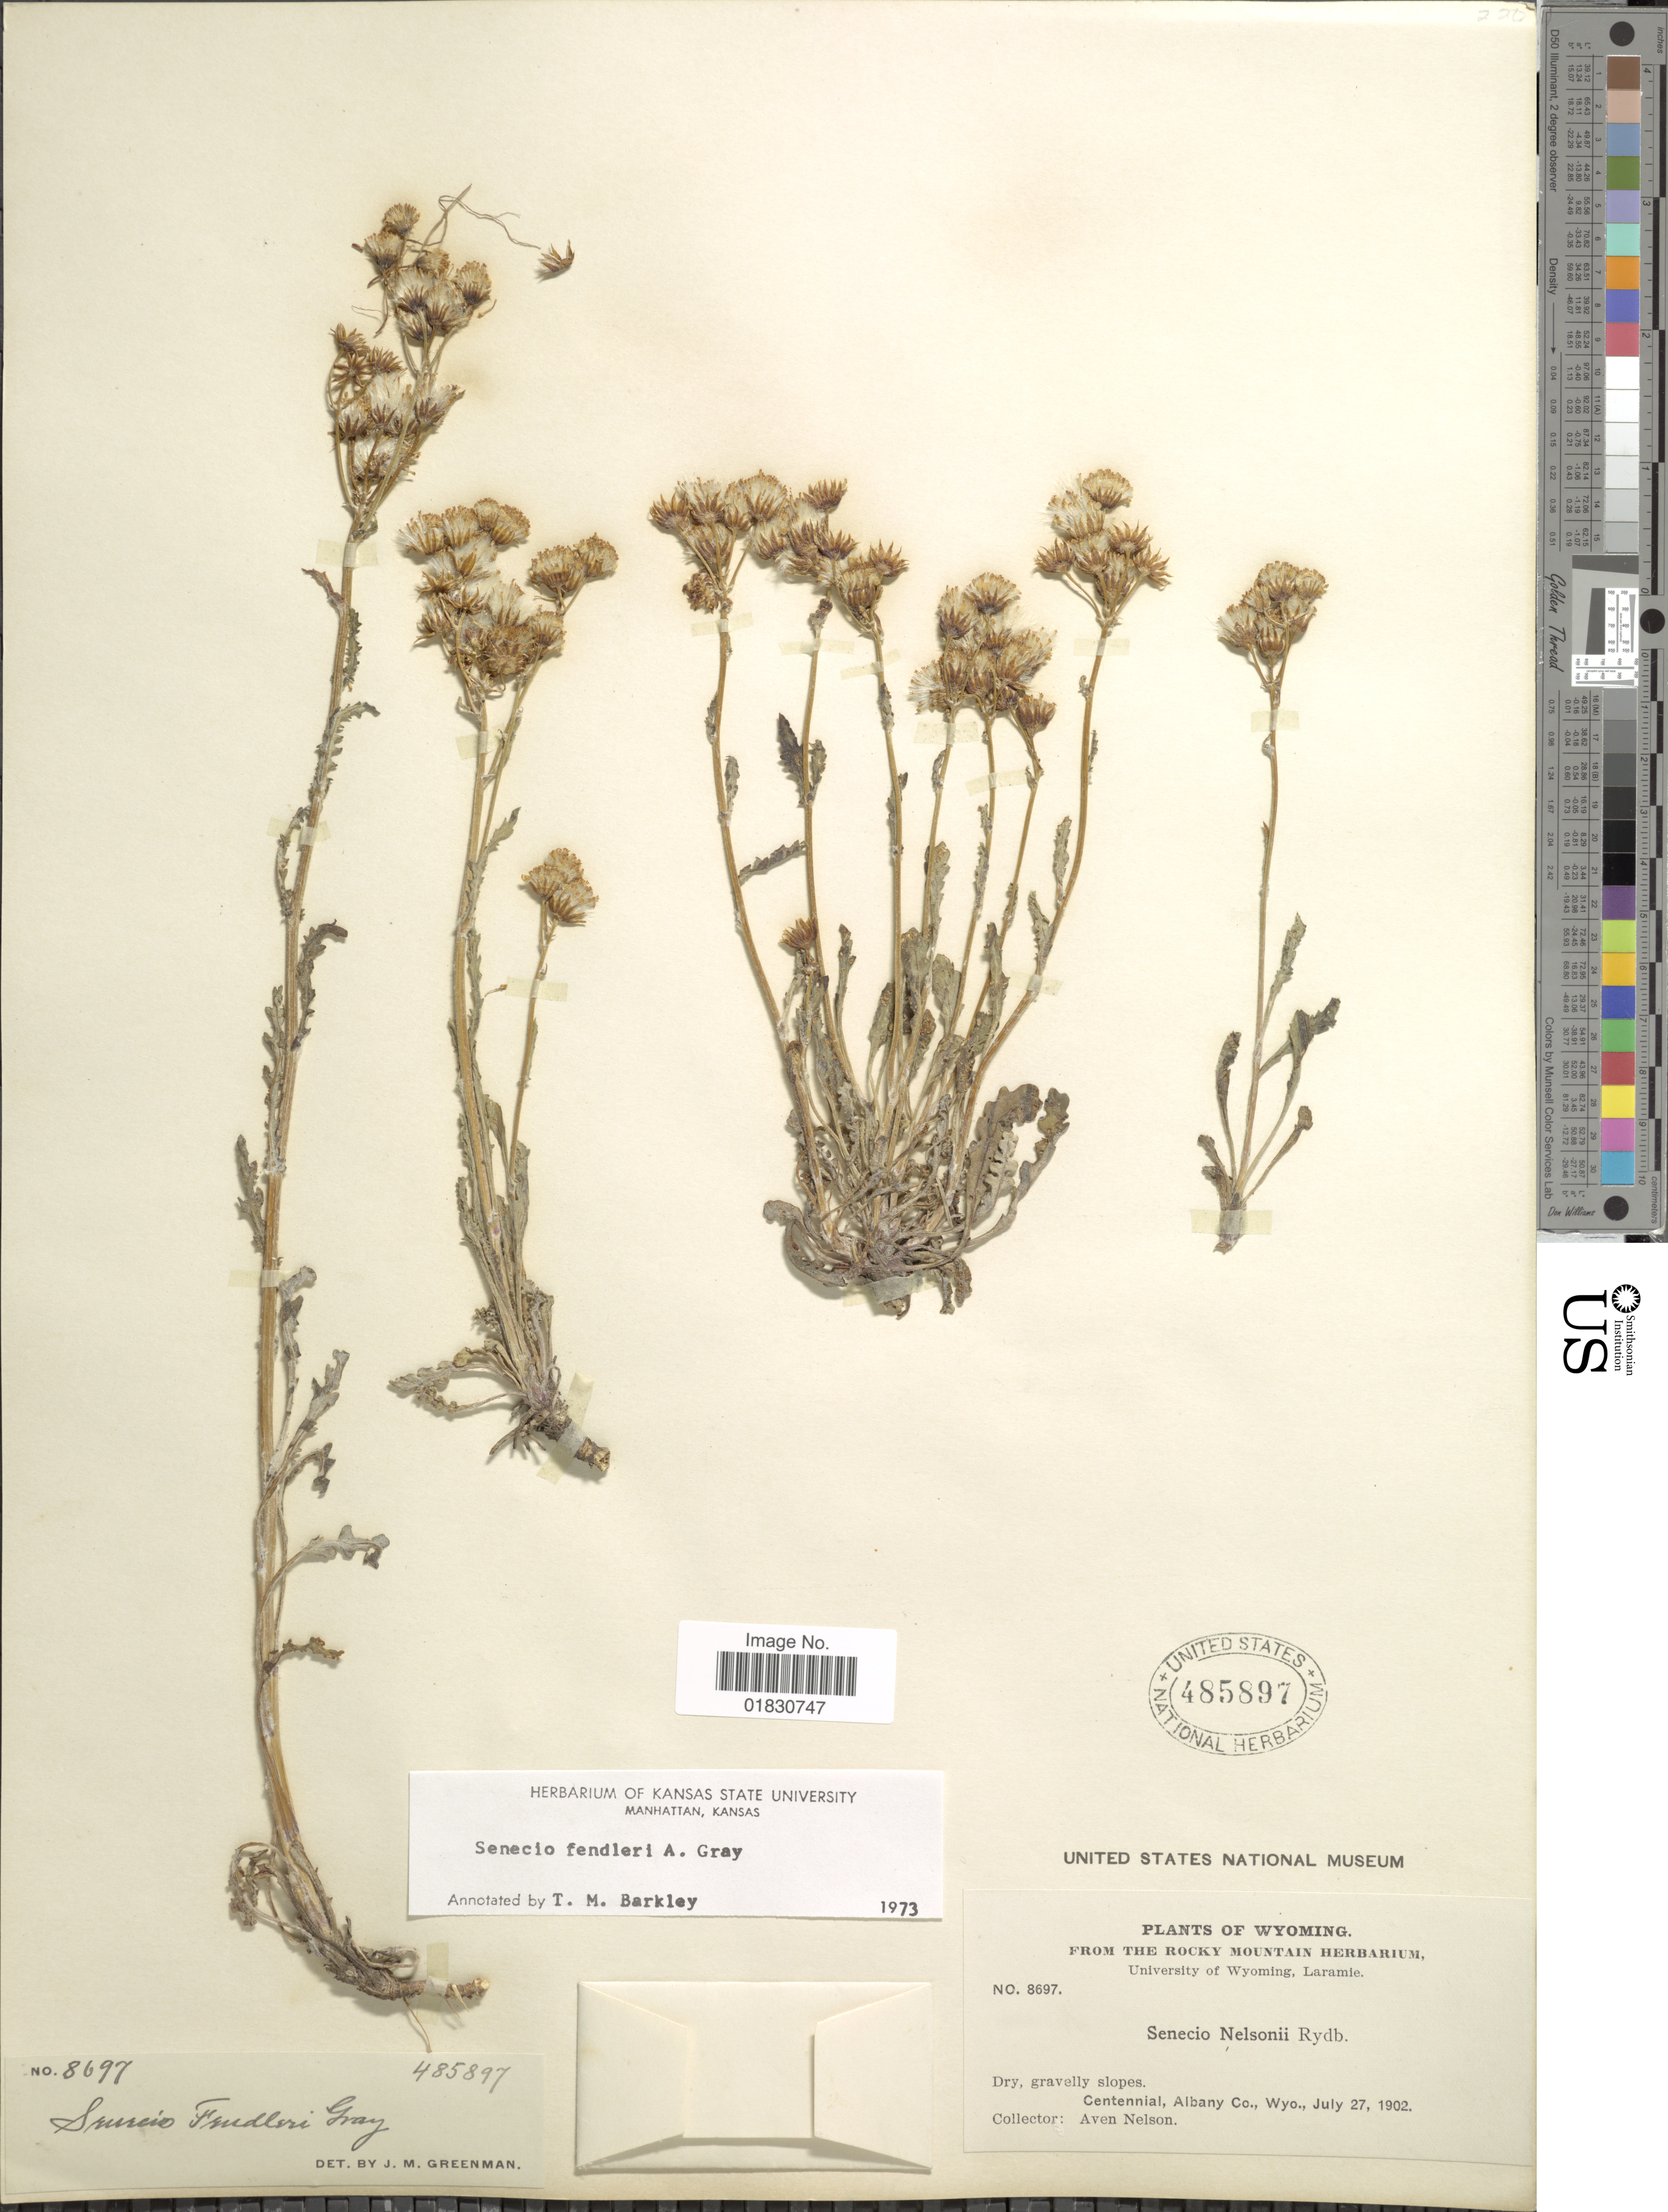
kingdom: Plantae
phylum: Tracheophyta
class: Magnoliopsida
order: Asterales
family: Asteraceae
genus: Packera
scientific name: Packera fendleri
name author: (A. Gray) W.A. Weber & Á. Löve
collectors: A. Nelson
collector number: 8697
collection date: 1902-07-27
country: United States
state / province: Wyoming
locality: Centennila, Albany Co., Wyo.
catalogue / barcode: US 485897